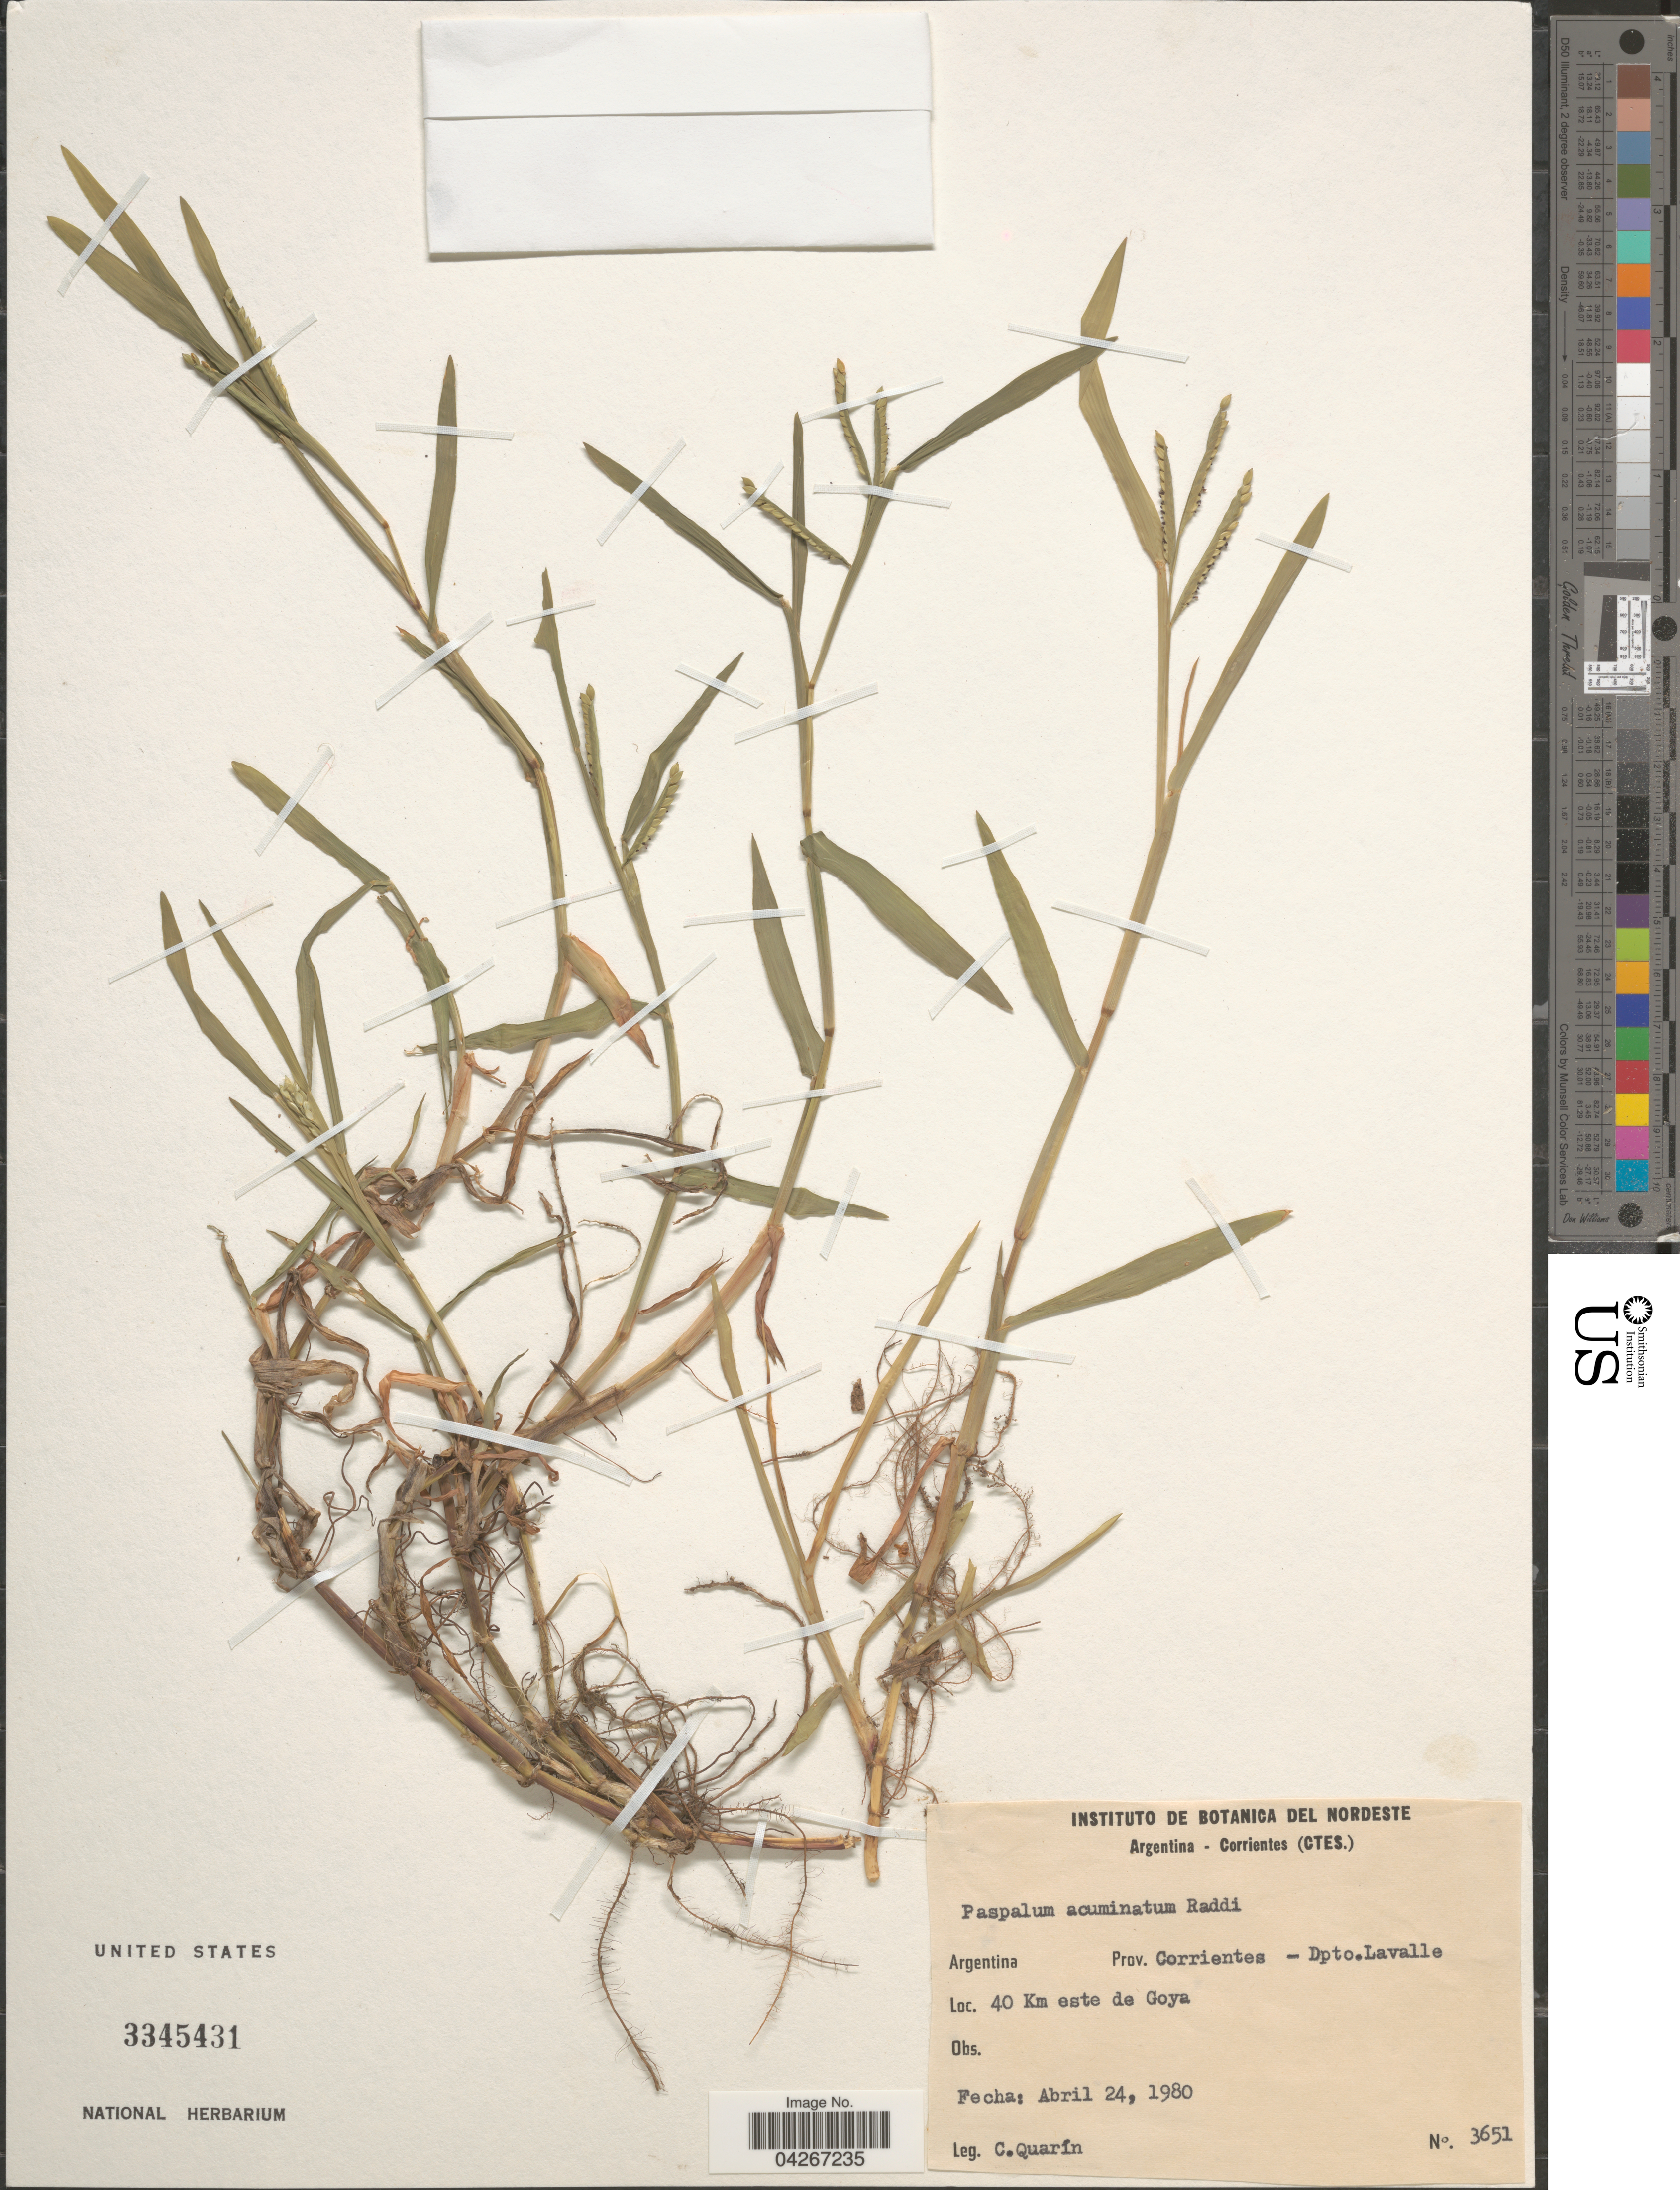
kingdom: Plantae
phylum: Tracheophyta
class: Liliopsida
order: Poales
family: Poaceae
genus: Paspalum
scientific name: Paspalum acuminatum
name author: Raddi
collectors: C. Quarín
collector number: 3651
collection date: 1980-04-24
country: Argentina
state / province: Corrientes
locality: Prov. Corrientes - Dpto.Lavalle. 40 Km este de Goya.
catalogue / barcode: US 3345431